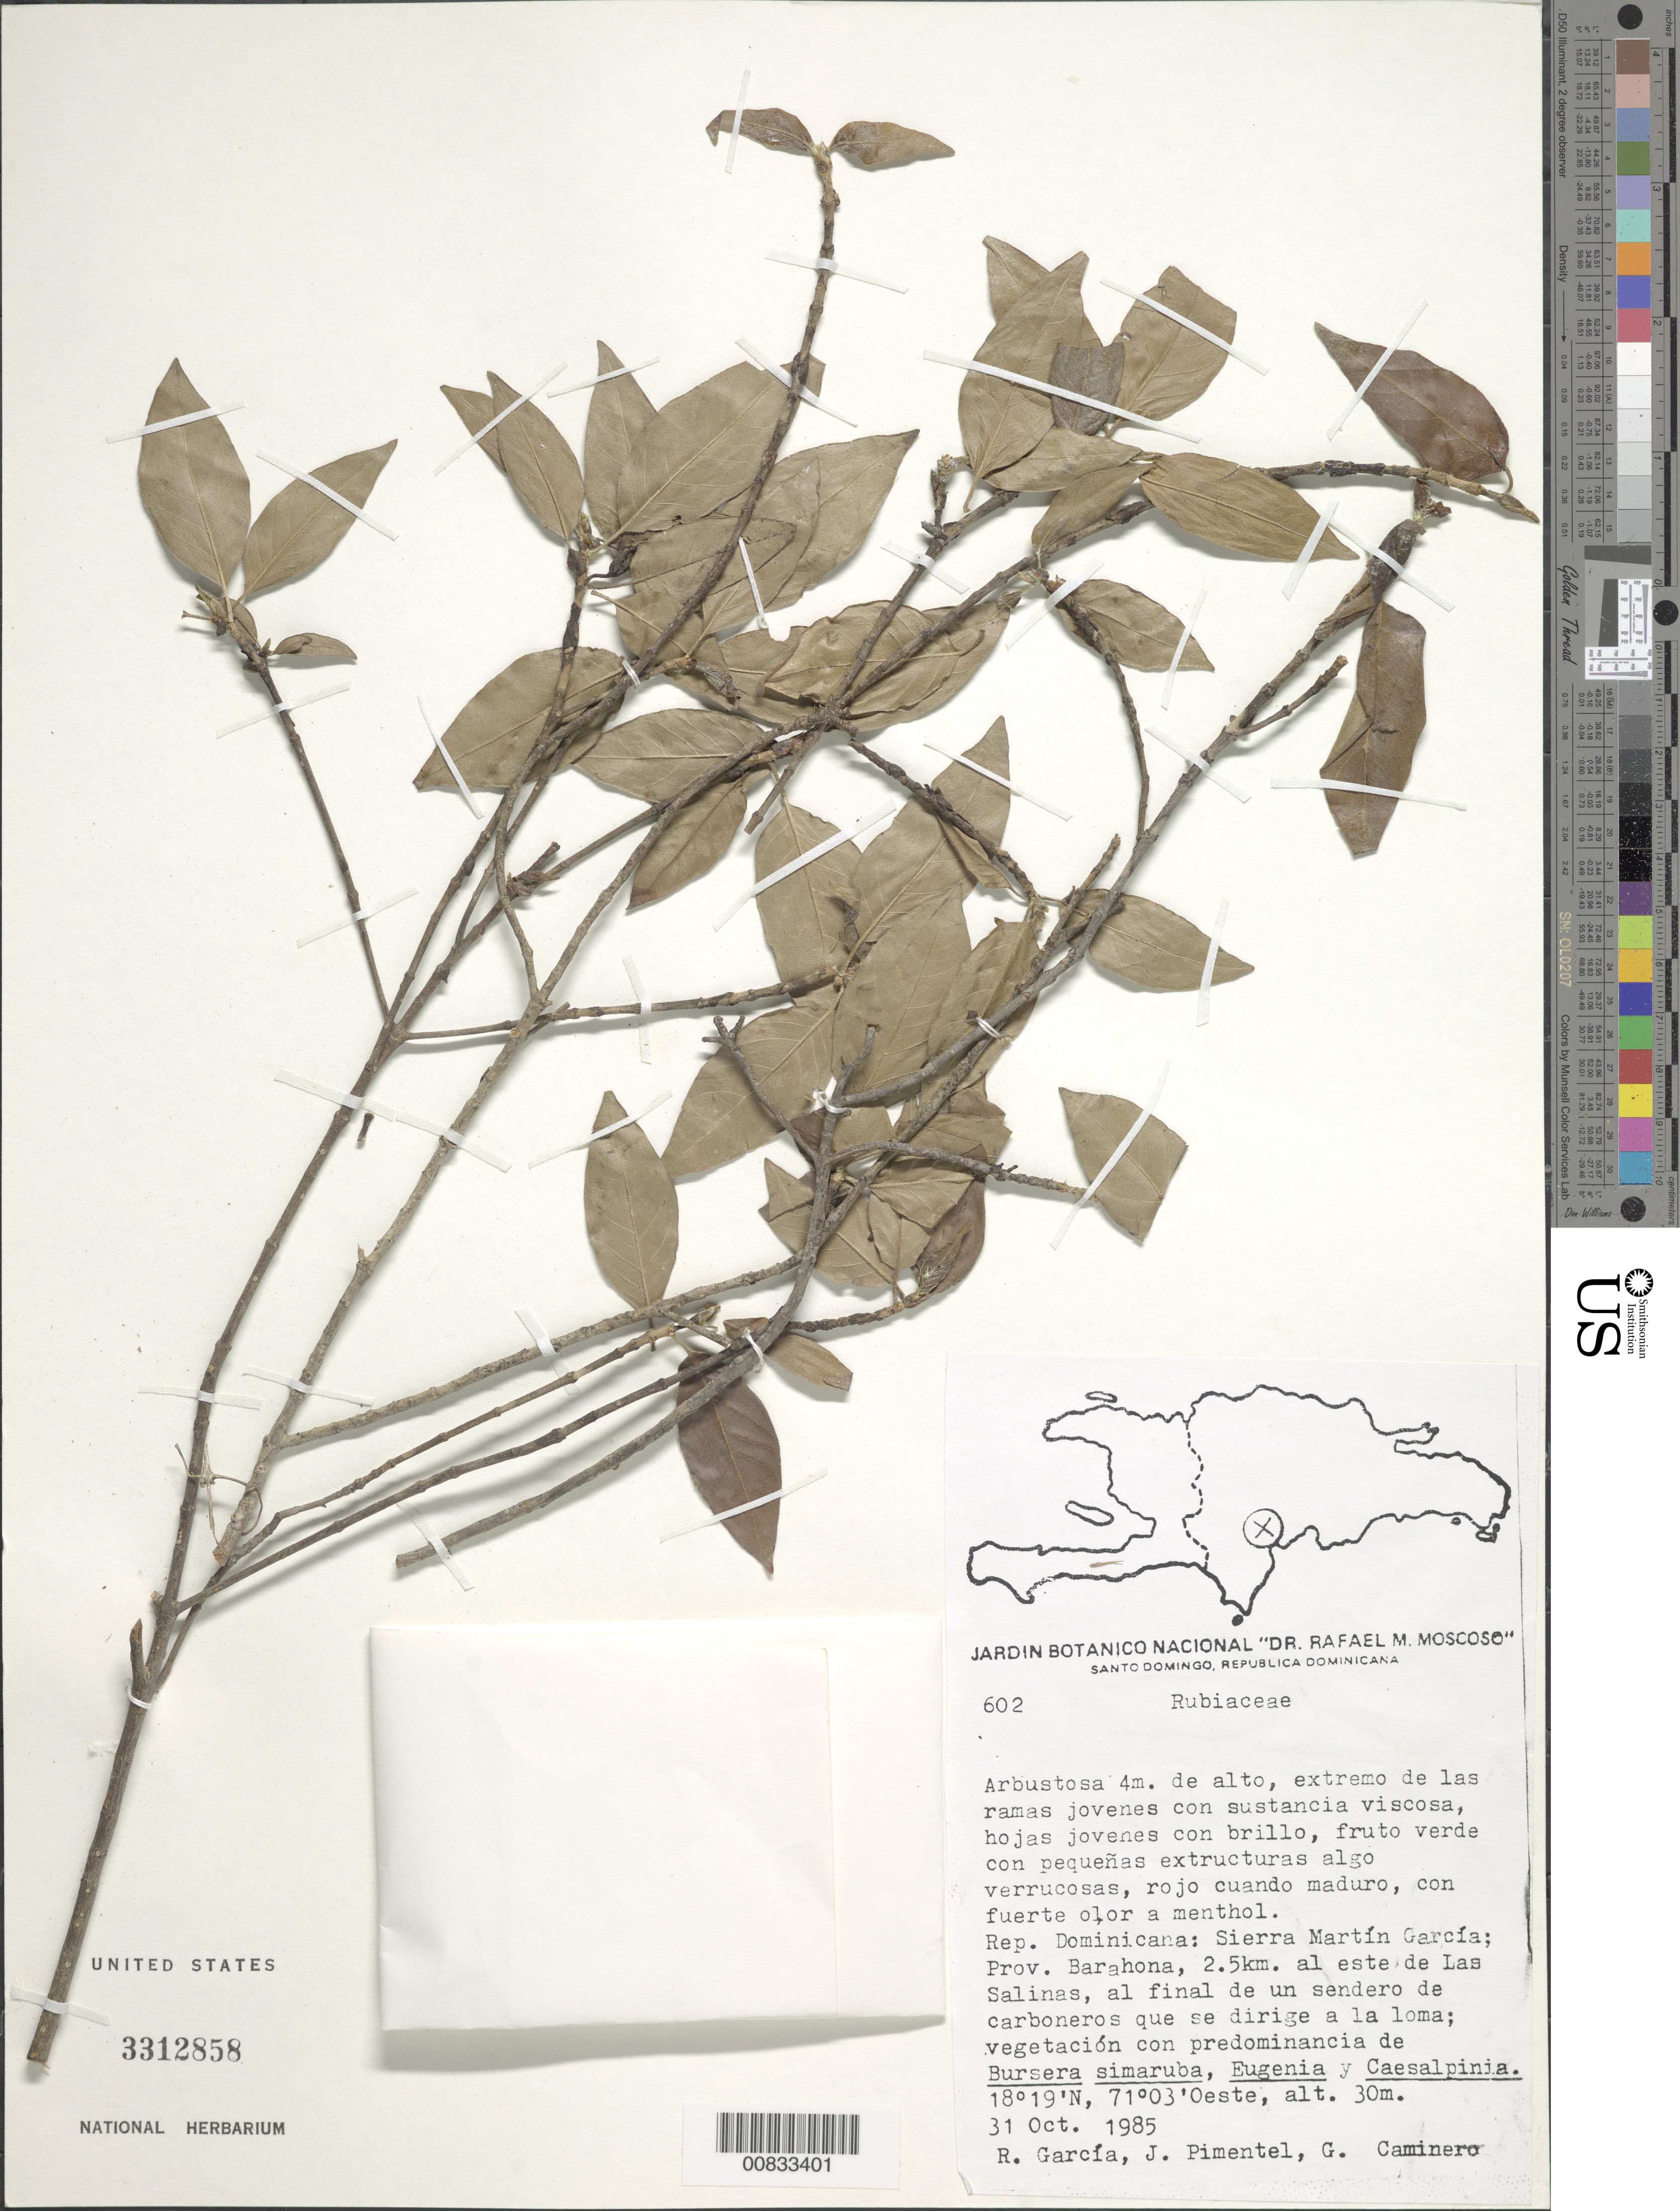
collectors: R. G. García, J. Pimentel & G. Caminero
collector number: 602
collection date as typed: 31 Oct 1985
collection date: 1985-10-31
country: Dominican Republic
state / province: Barahona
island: Hispaniola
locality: Sierra Martín García, 2.5 km al este de Las Salinas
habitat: Al final de un sendero de carboneros que se dirige a la loma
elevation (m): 30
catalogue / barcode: US 3312858